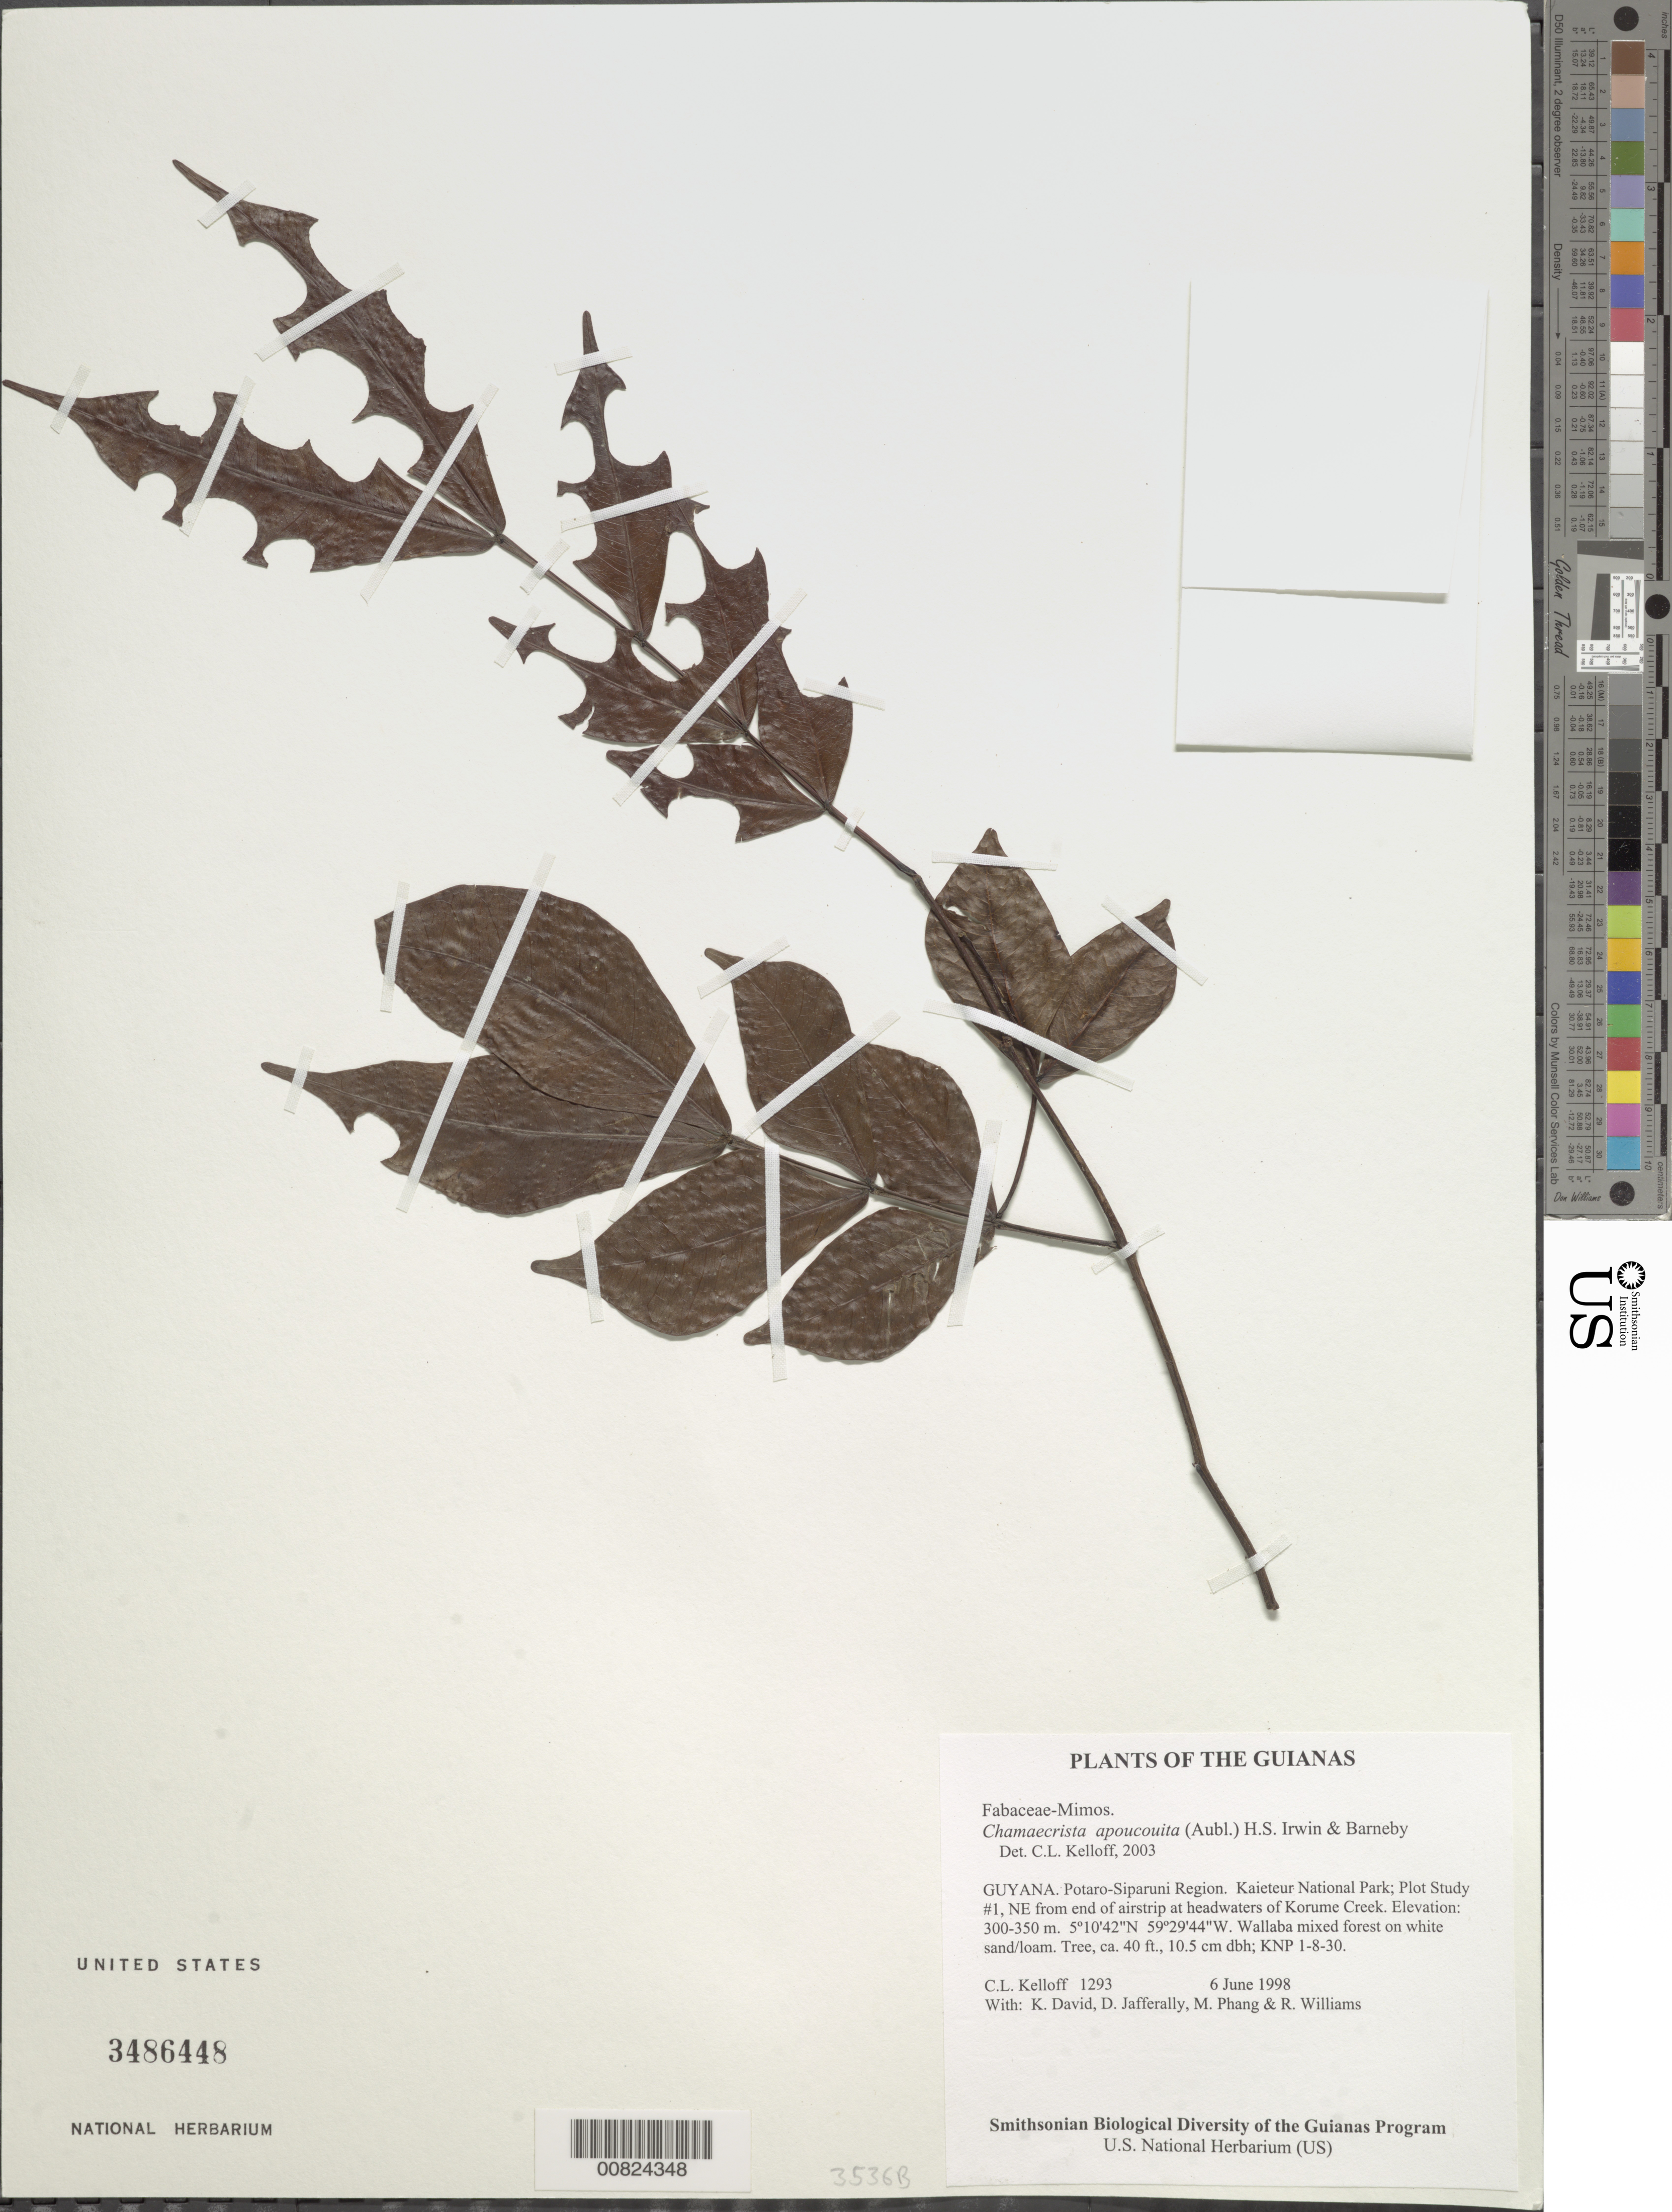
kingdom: Plantae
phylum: Tracheophyta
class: Magnoliopsida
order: Fabales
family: Fabaceae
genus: Chamaecrista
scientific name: Chamaecrista apoucouita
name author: (Aubl.) H.S. Irwin & Barneby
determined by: Kelloff, Carol L., (US), Smithsonian Institution - National Museum of Natural History (UNITED STATES)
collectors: C. L. Kelloff, K. David, D. Jafferally, M. Phang & R. Williams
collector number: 1293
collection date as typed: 6 June 1998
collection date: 1998-06-06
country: Guyana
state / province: Potaro-Siparuni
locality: Kaieteur National Park; Plot Study #1, NE from end of airstrip at headwaters of Korume Creek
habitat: Wallaba mixed forest on white sand/loam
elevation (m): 300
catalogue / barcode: US 3486448